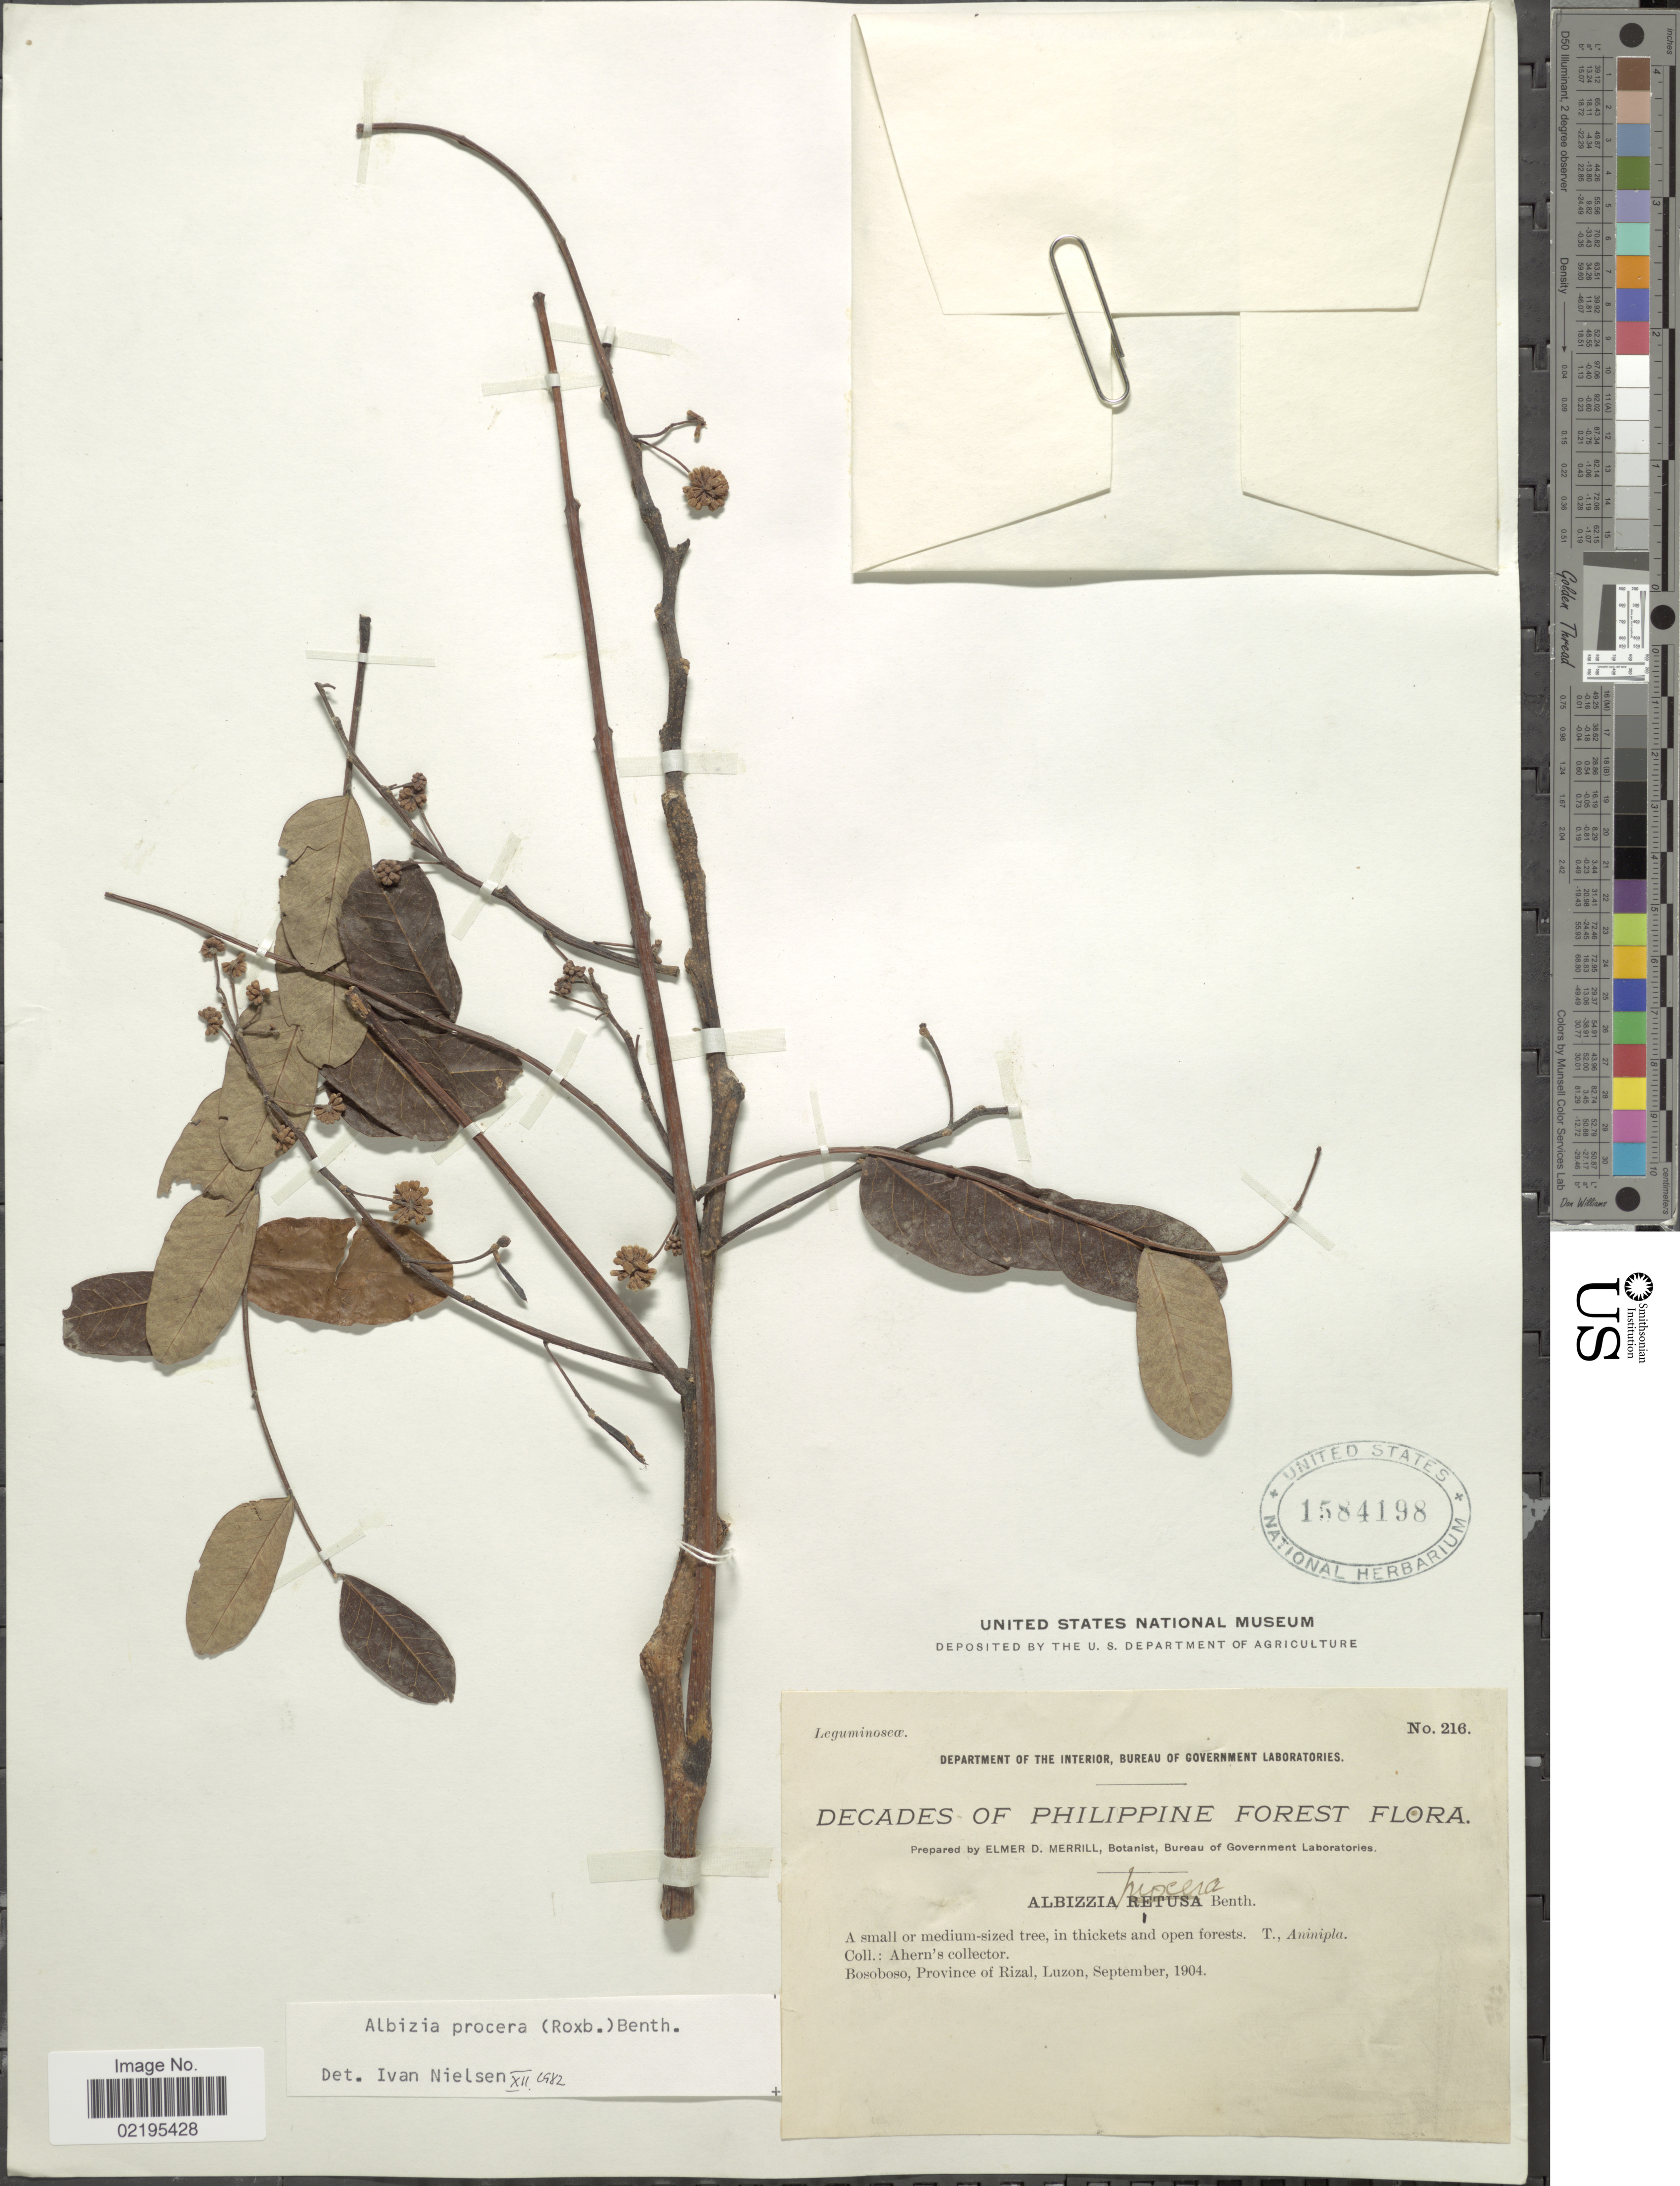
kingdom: Plantae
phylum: Tracheophyta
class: Magnoliopsida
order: Fabales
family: Fabaceae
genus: Albizia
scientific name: Albizia procera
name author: (Roxb.) Benth.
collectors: Ahern's collector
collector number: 216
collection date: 1904-09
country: Philippines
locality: Bosoboso, Province of Rizal, Luzon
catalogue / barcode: US 1584198